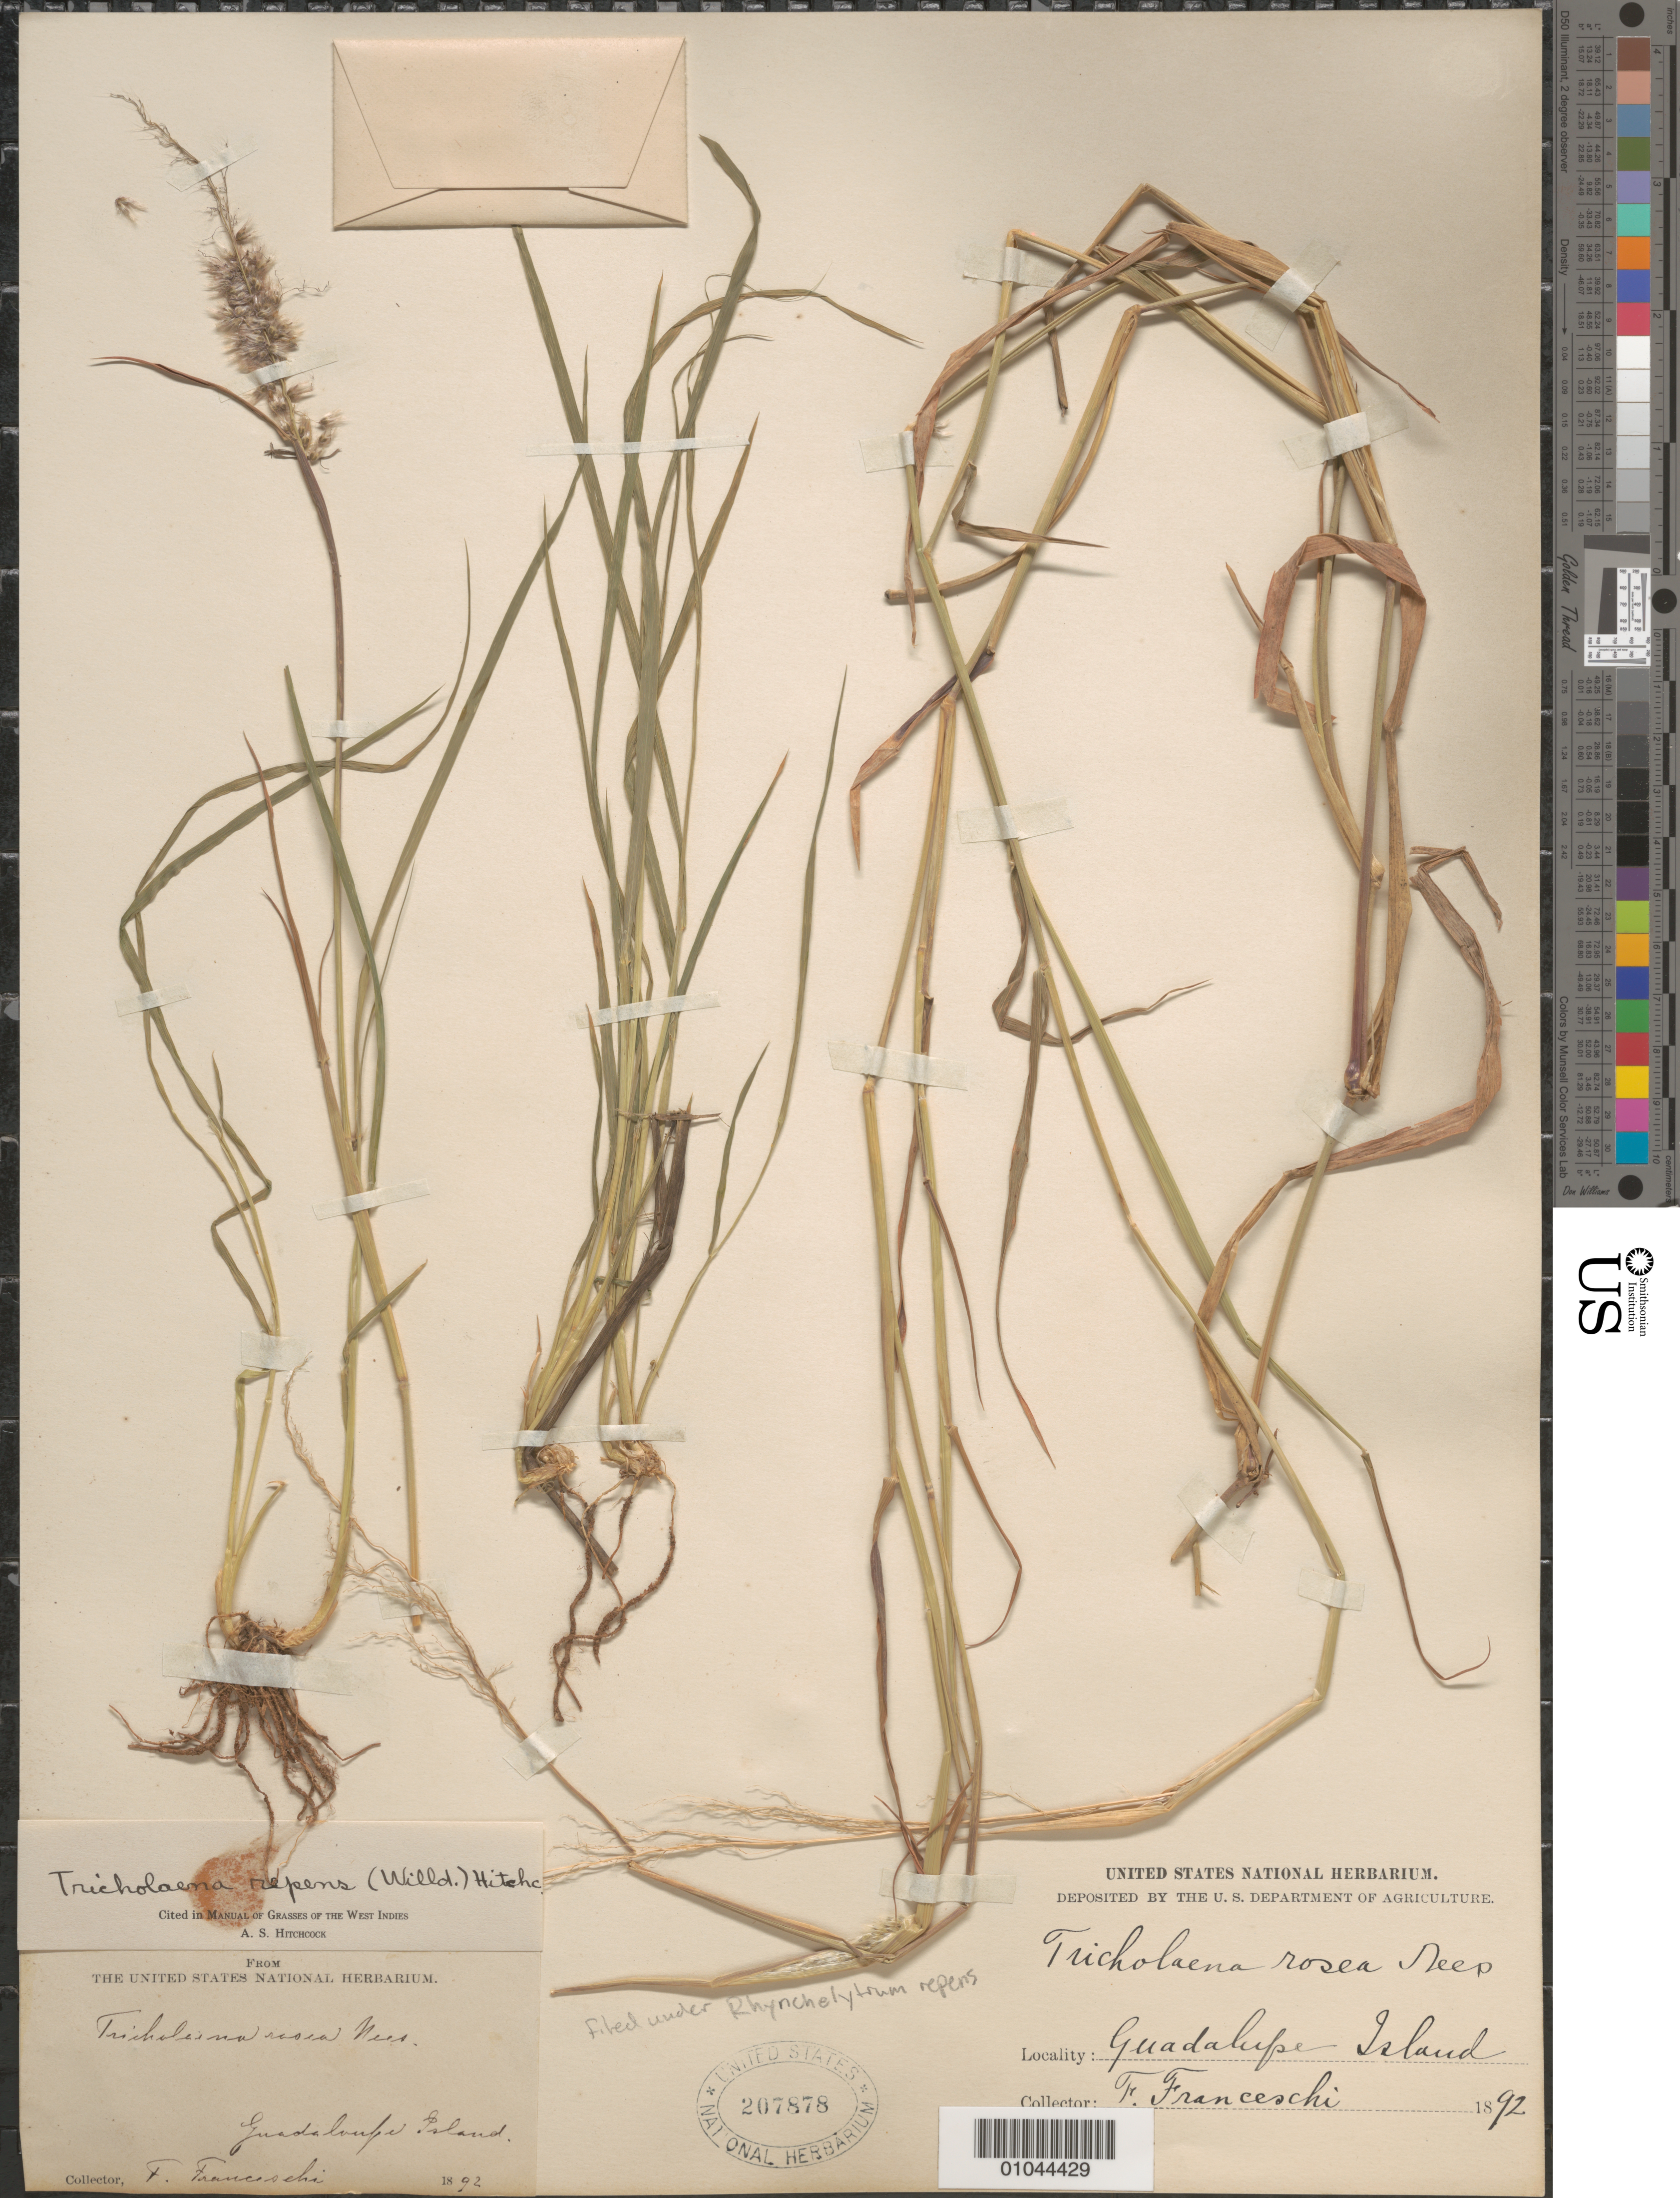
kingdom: Plantae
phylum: Tracheophyta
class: Liliopsida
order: Poales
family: Poaceae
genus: Rhynchelytrum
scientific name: Rhynchelytrum repens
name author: (Willd.) C.E. Hubb.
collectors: F. Franceschi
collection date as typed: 01 Jan 1892 to 31 Dec 1892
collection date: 1892-01-01/1892-12-31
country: Guadeloupe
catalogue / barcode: US 207878